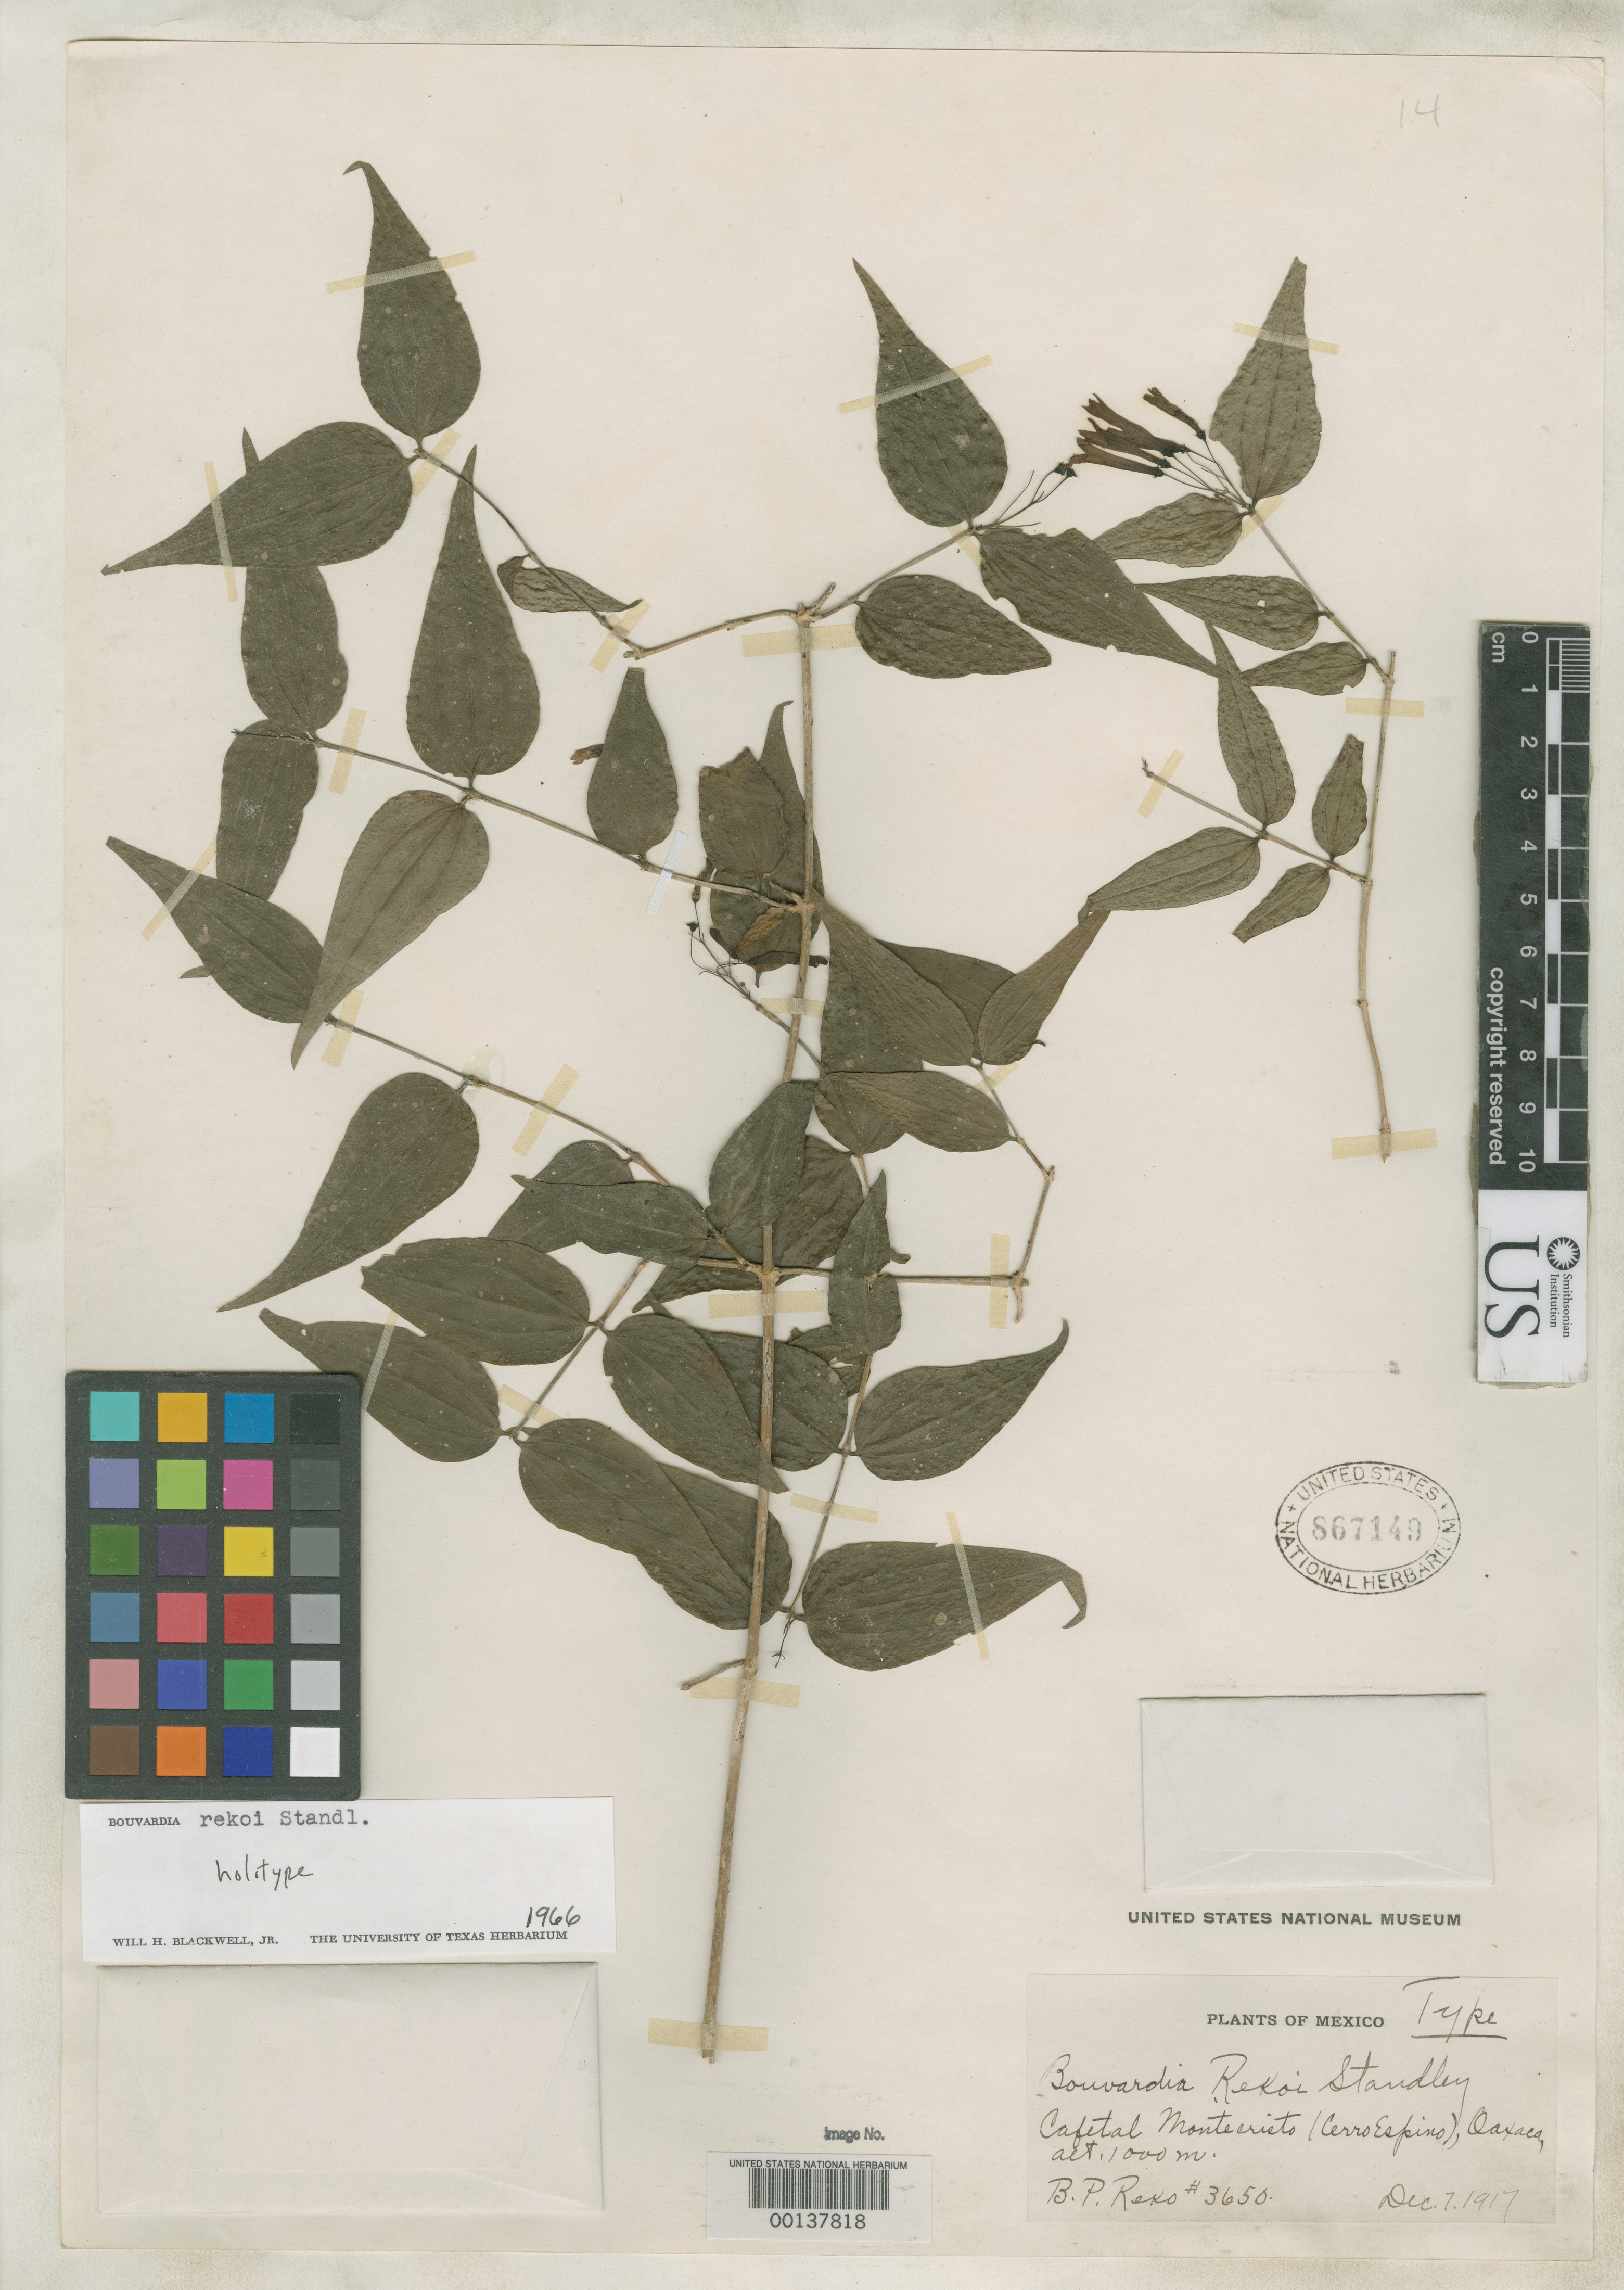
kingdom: Plantae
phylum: Tracheophyta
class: Magnoliopsida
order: Gentianales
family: Rubiaceae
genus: Bouvardia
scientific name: Bouvardia rekoi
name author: Standl.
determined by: Blackwell, W. H., Jr.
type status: Holotype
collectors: B. P. Reko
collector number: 3650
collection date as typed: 07 Dec 1917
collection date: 1917-12-07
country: Mexico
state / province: Oaxaca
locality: Cerro Espino, Cafetal Montecristo.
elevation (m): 1000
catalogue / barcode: US 867149